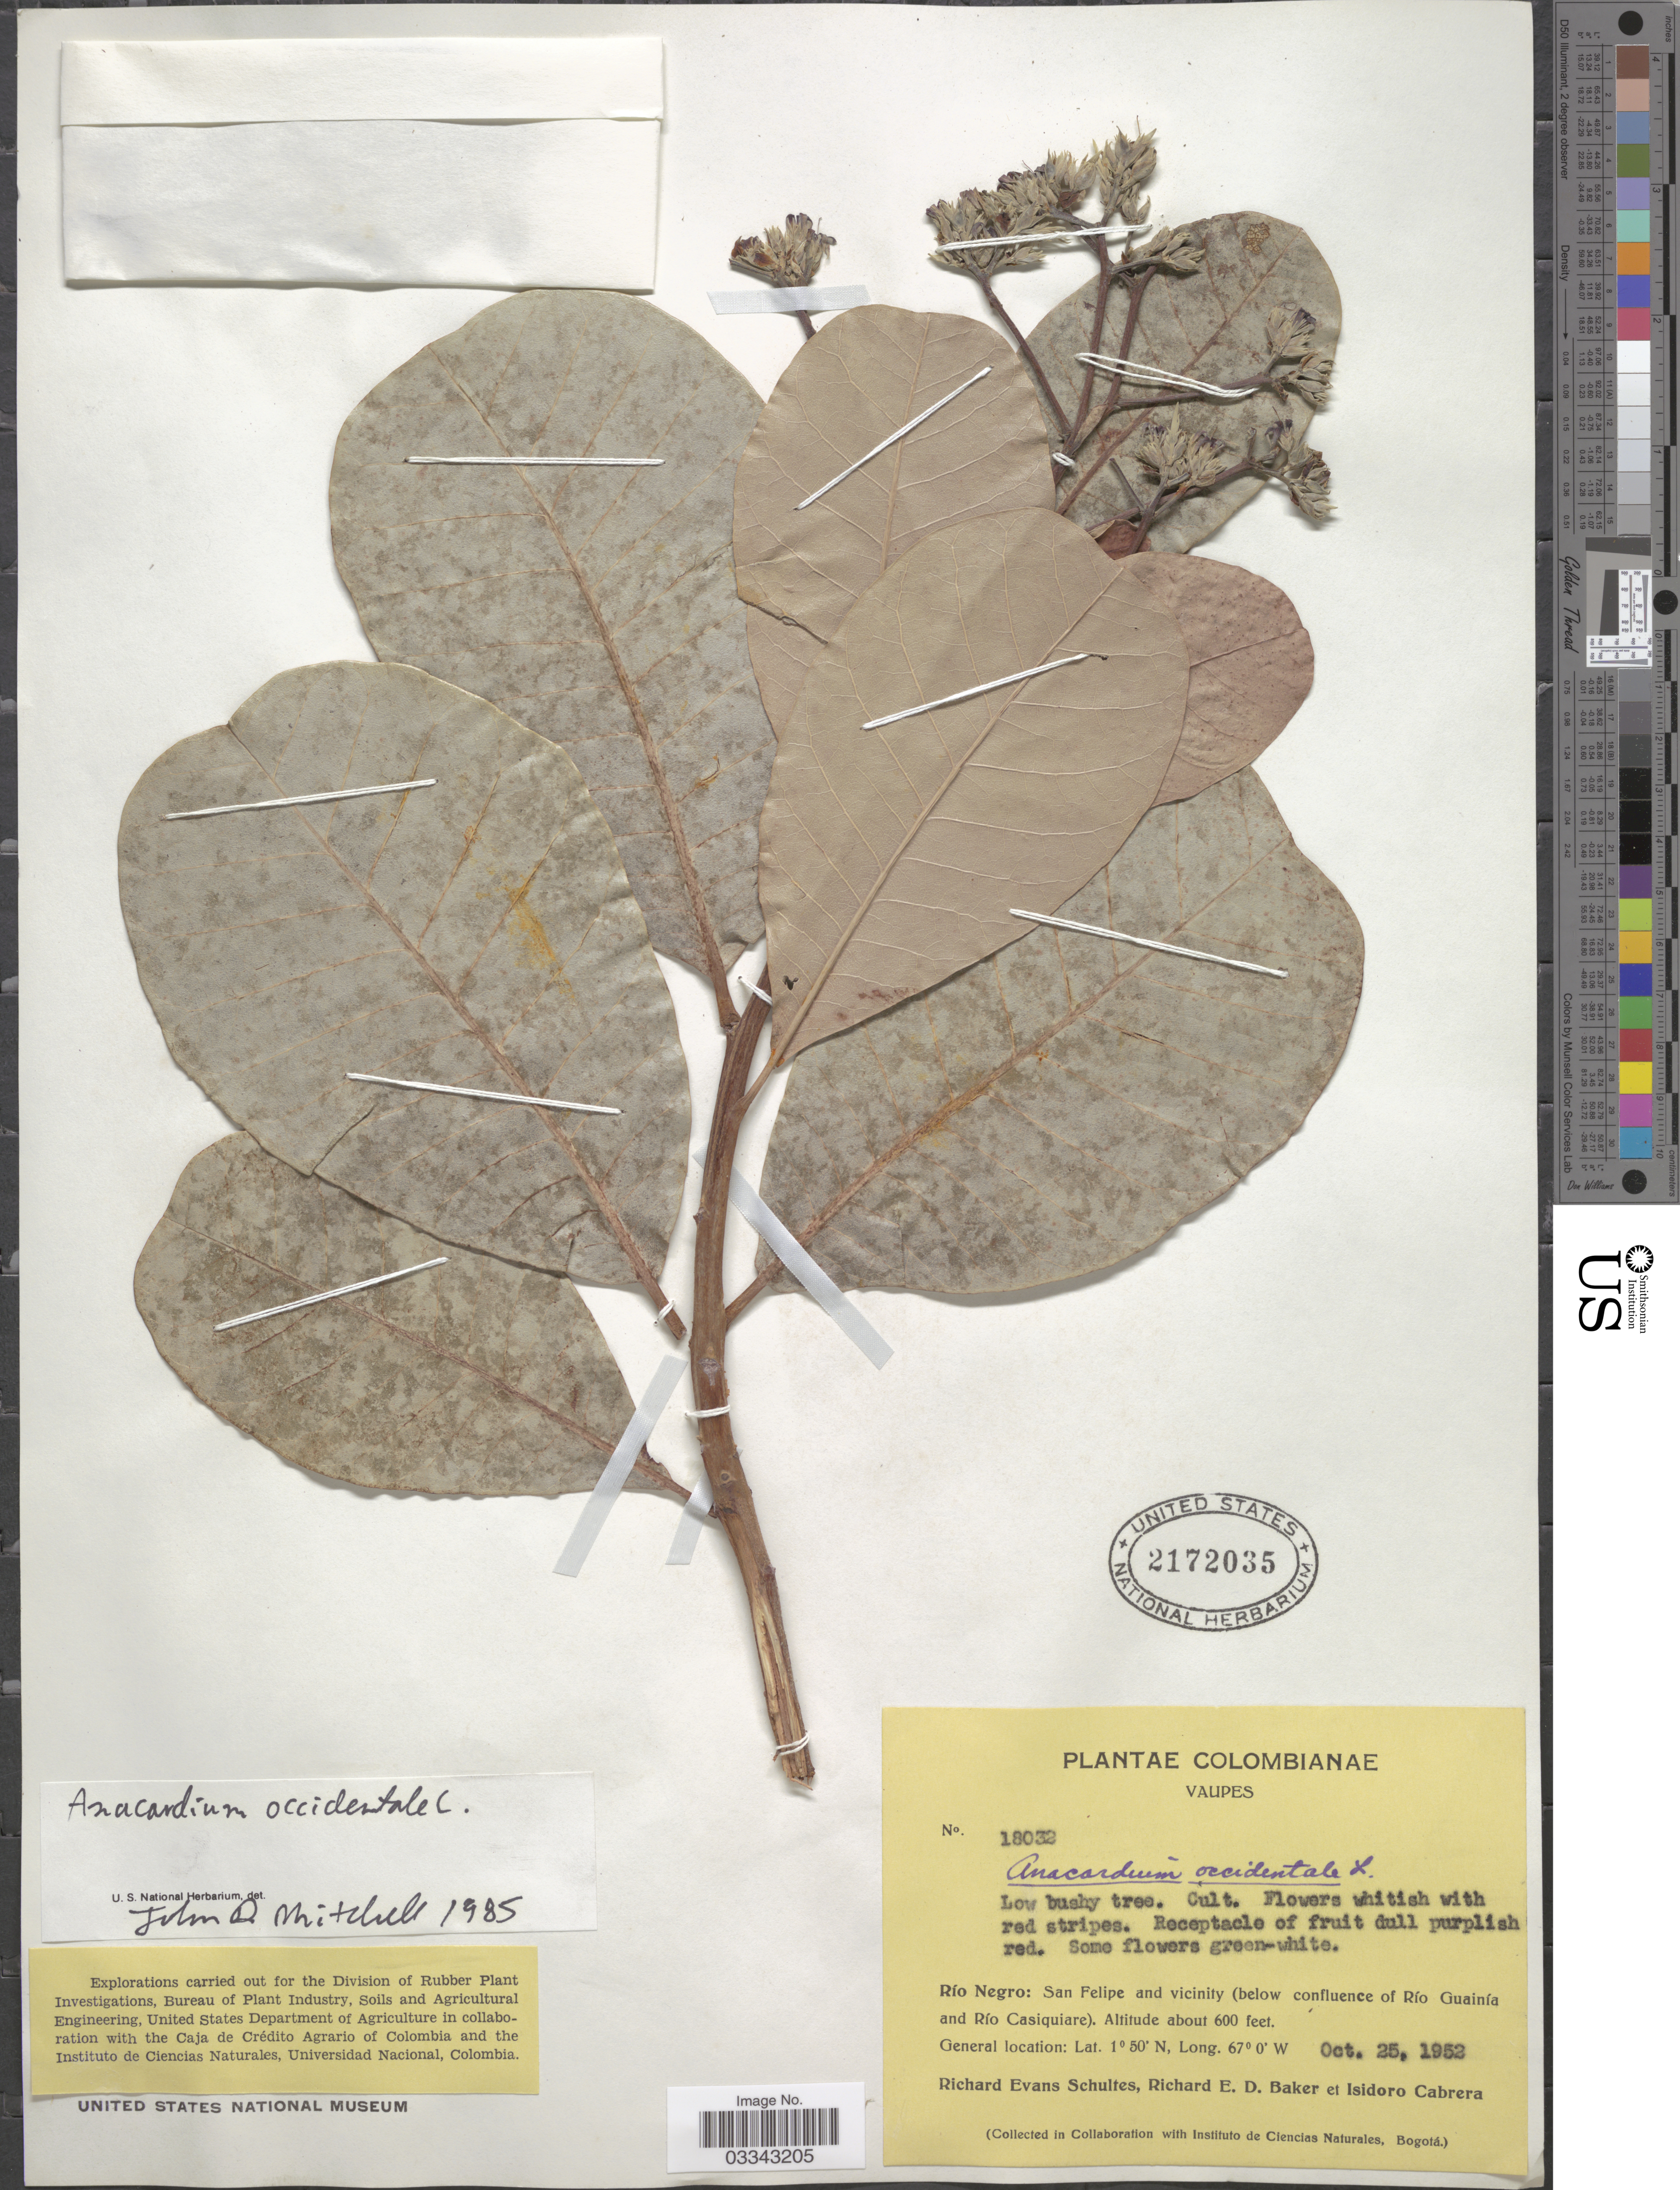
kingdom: Plantae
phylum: Tracheophyta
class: Magnoliopsida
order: Sapindales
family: Anacardiaceae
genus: Anacardium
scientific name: Anacardium occidentale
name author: L.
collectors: R. E. Schultes & I. Cabrera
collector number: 18032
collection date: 1952-10-25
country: Colombia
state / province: Vaupés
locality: Río Negro: San Felipe and vicinity (below confluence of Río Guanía and Río Casiquiare)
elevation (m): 600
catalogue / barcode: US 2172035